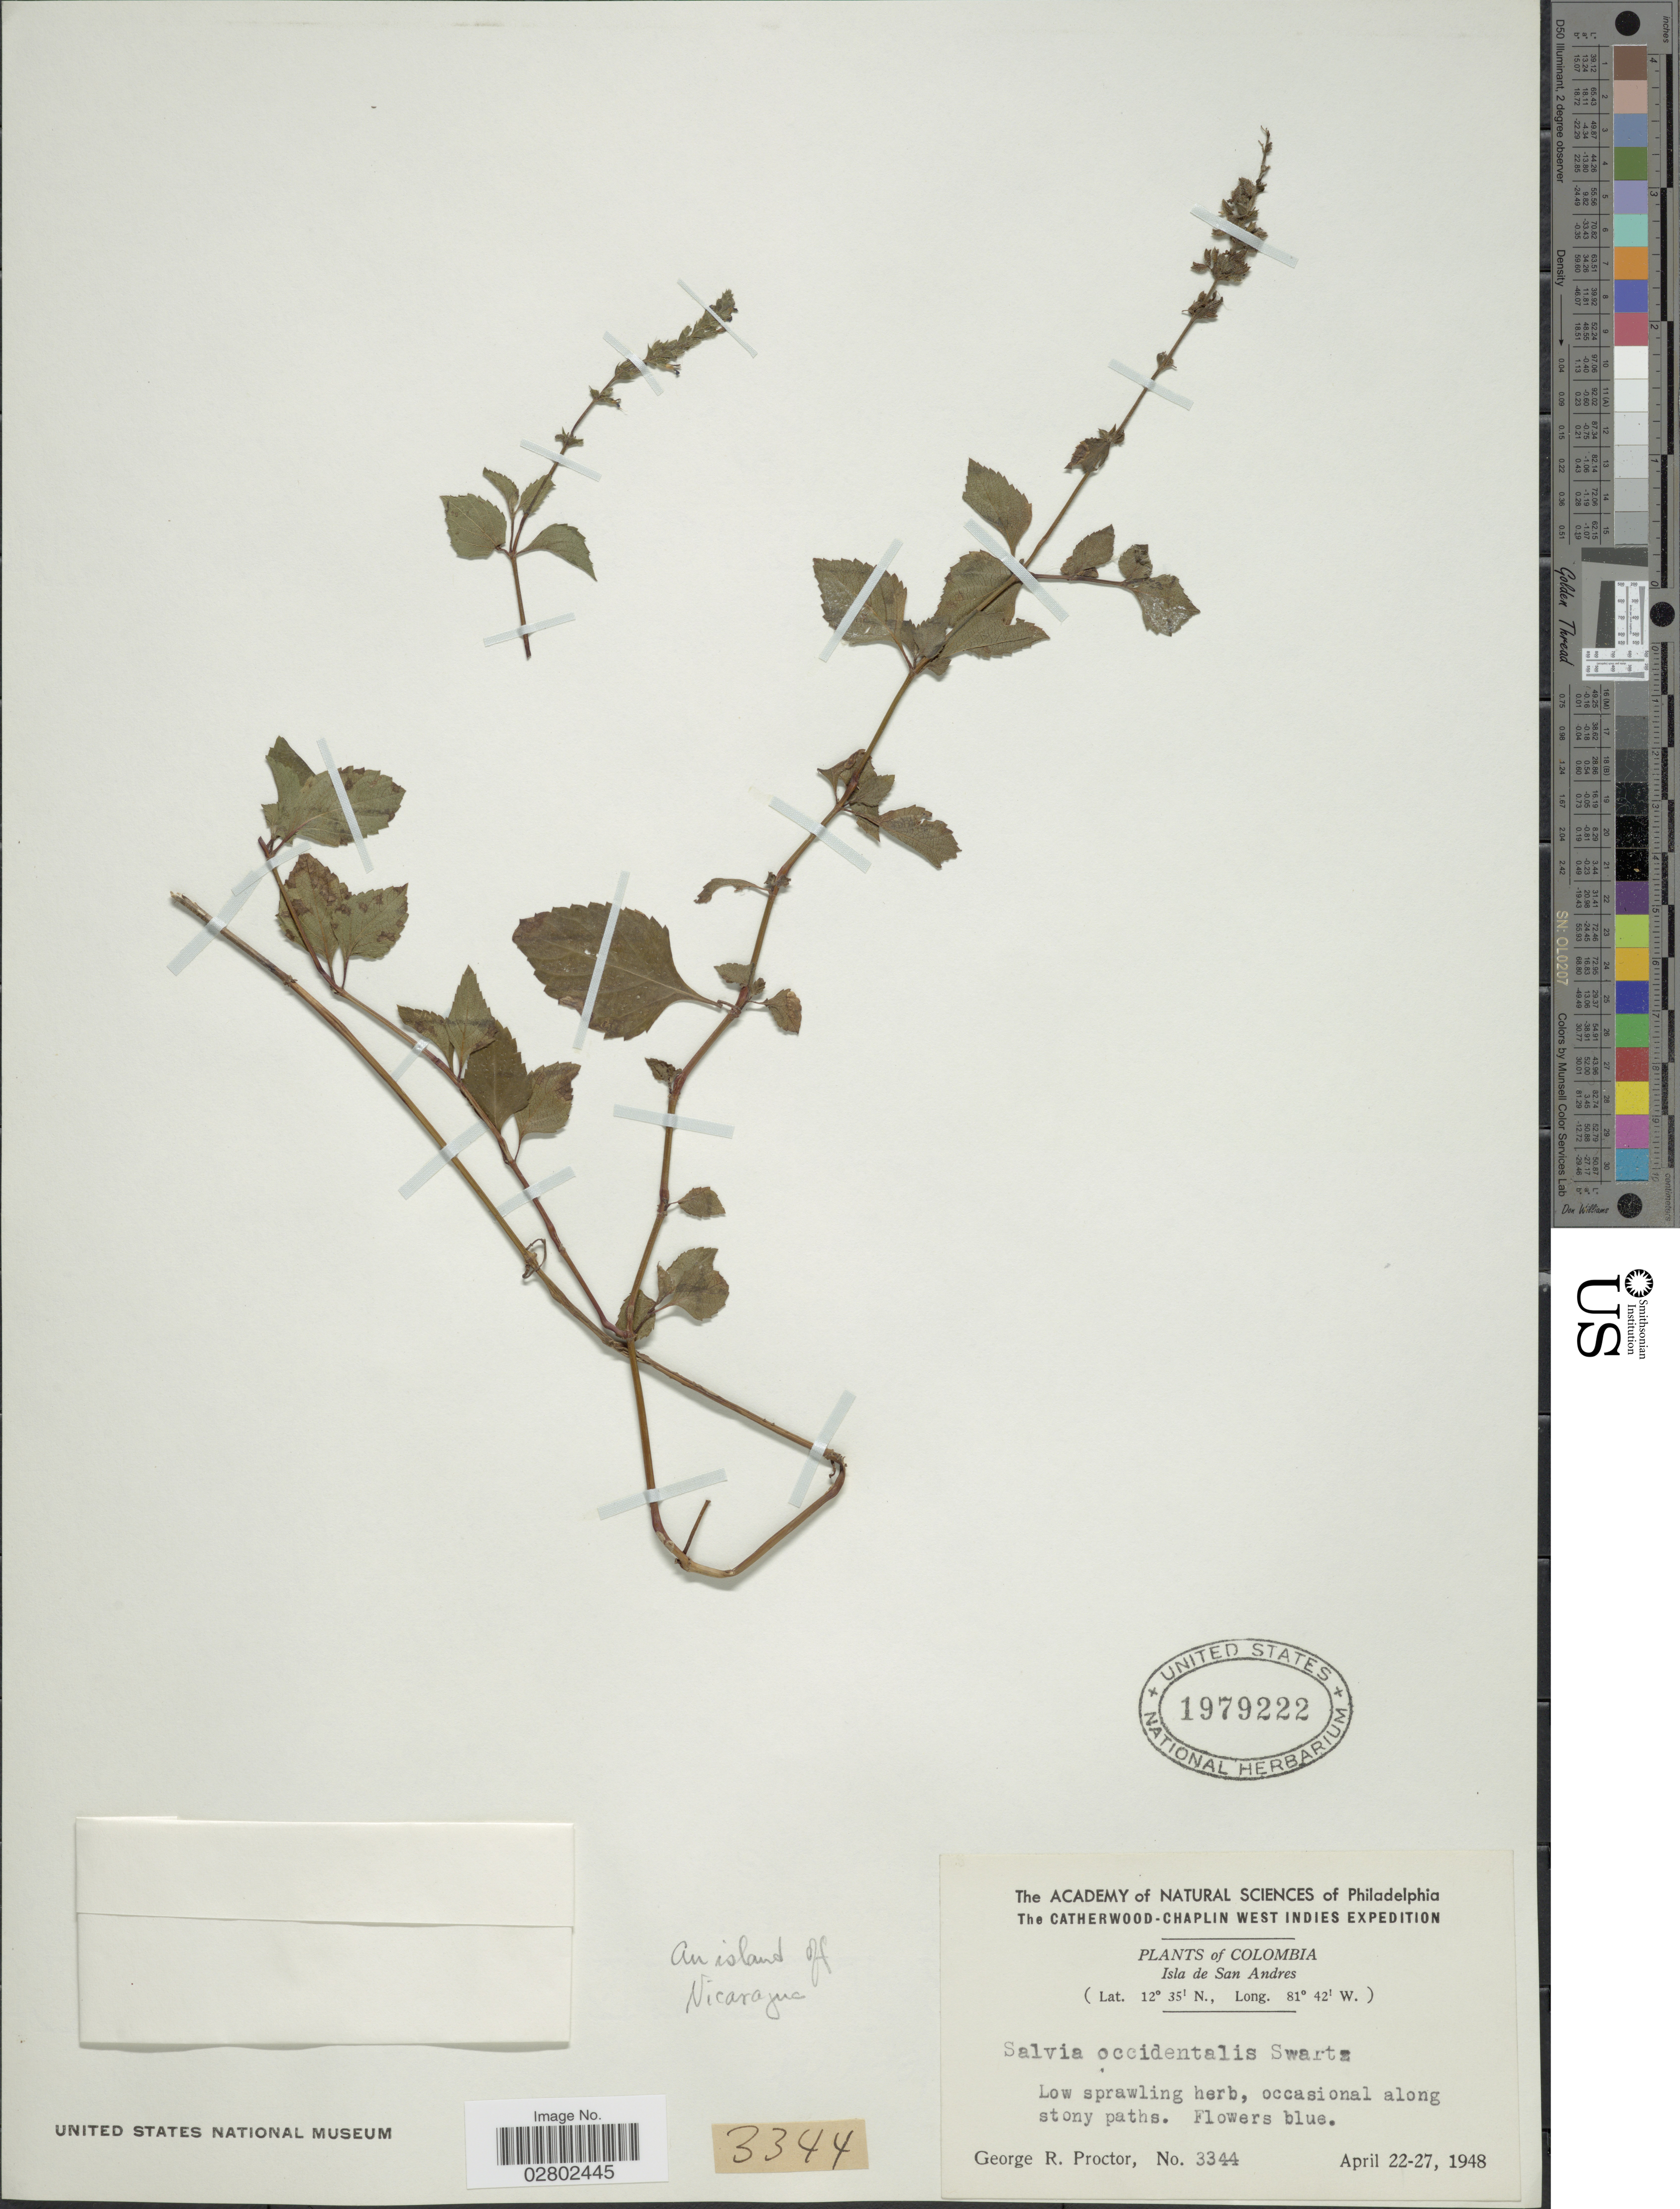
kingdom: Plantae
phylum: Tracheophyta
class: Magnoliopsida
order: Lamiales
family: Lamiaceae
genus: Salvia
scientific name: Salvia occidentalis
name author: Sw.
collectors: G. R. Proctor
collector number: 3344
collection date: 1948-04-22/1948-04-27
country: Colombia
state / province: San Andres y Providencia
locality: Isla de San Andres. West Indies.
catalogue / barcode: US 1979222